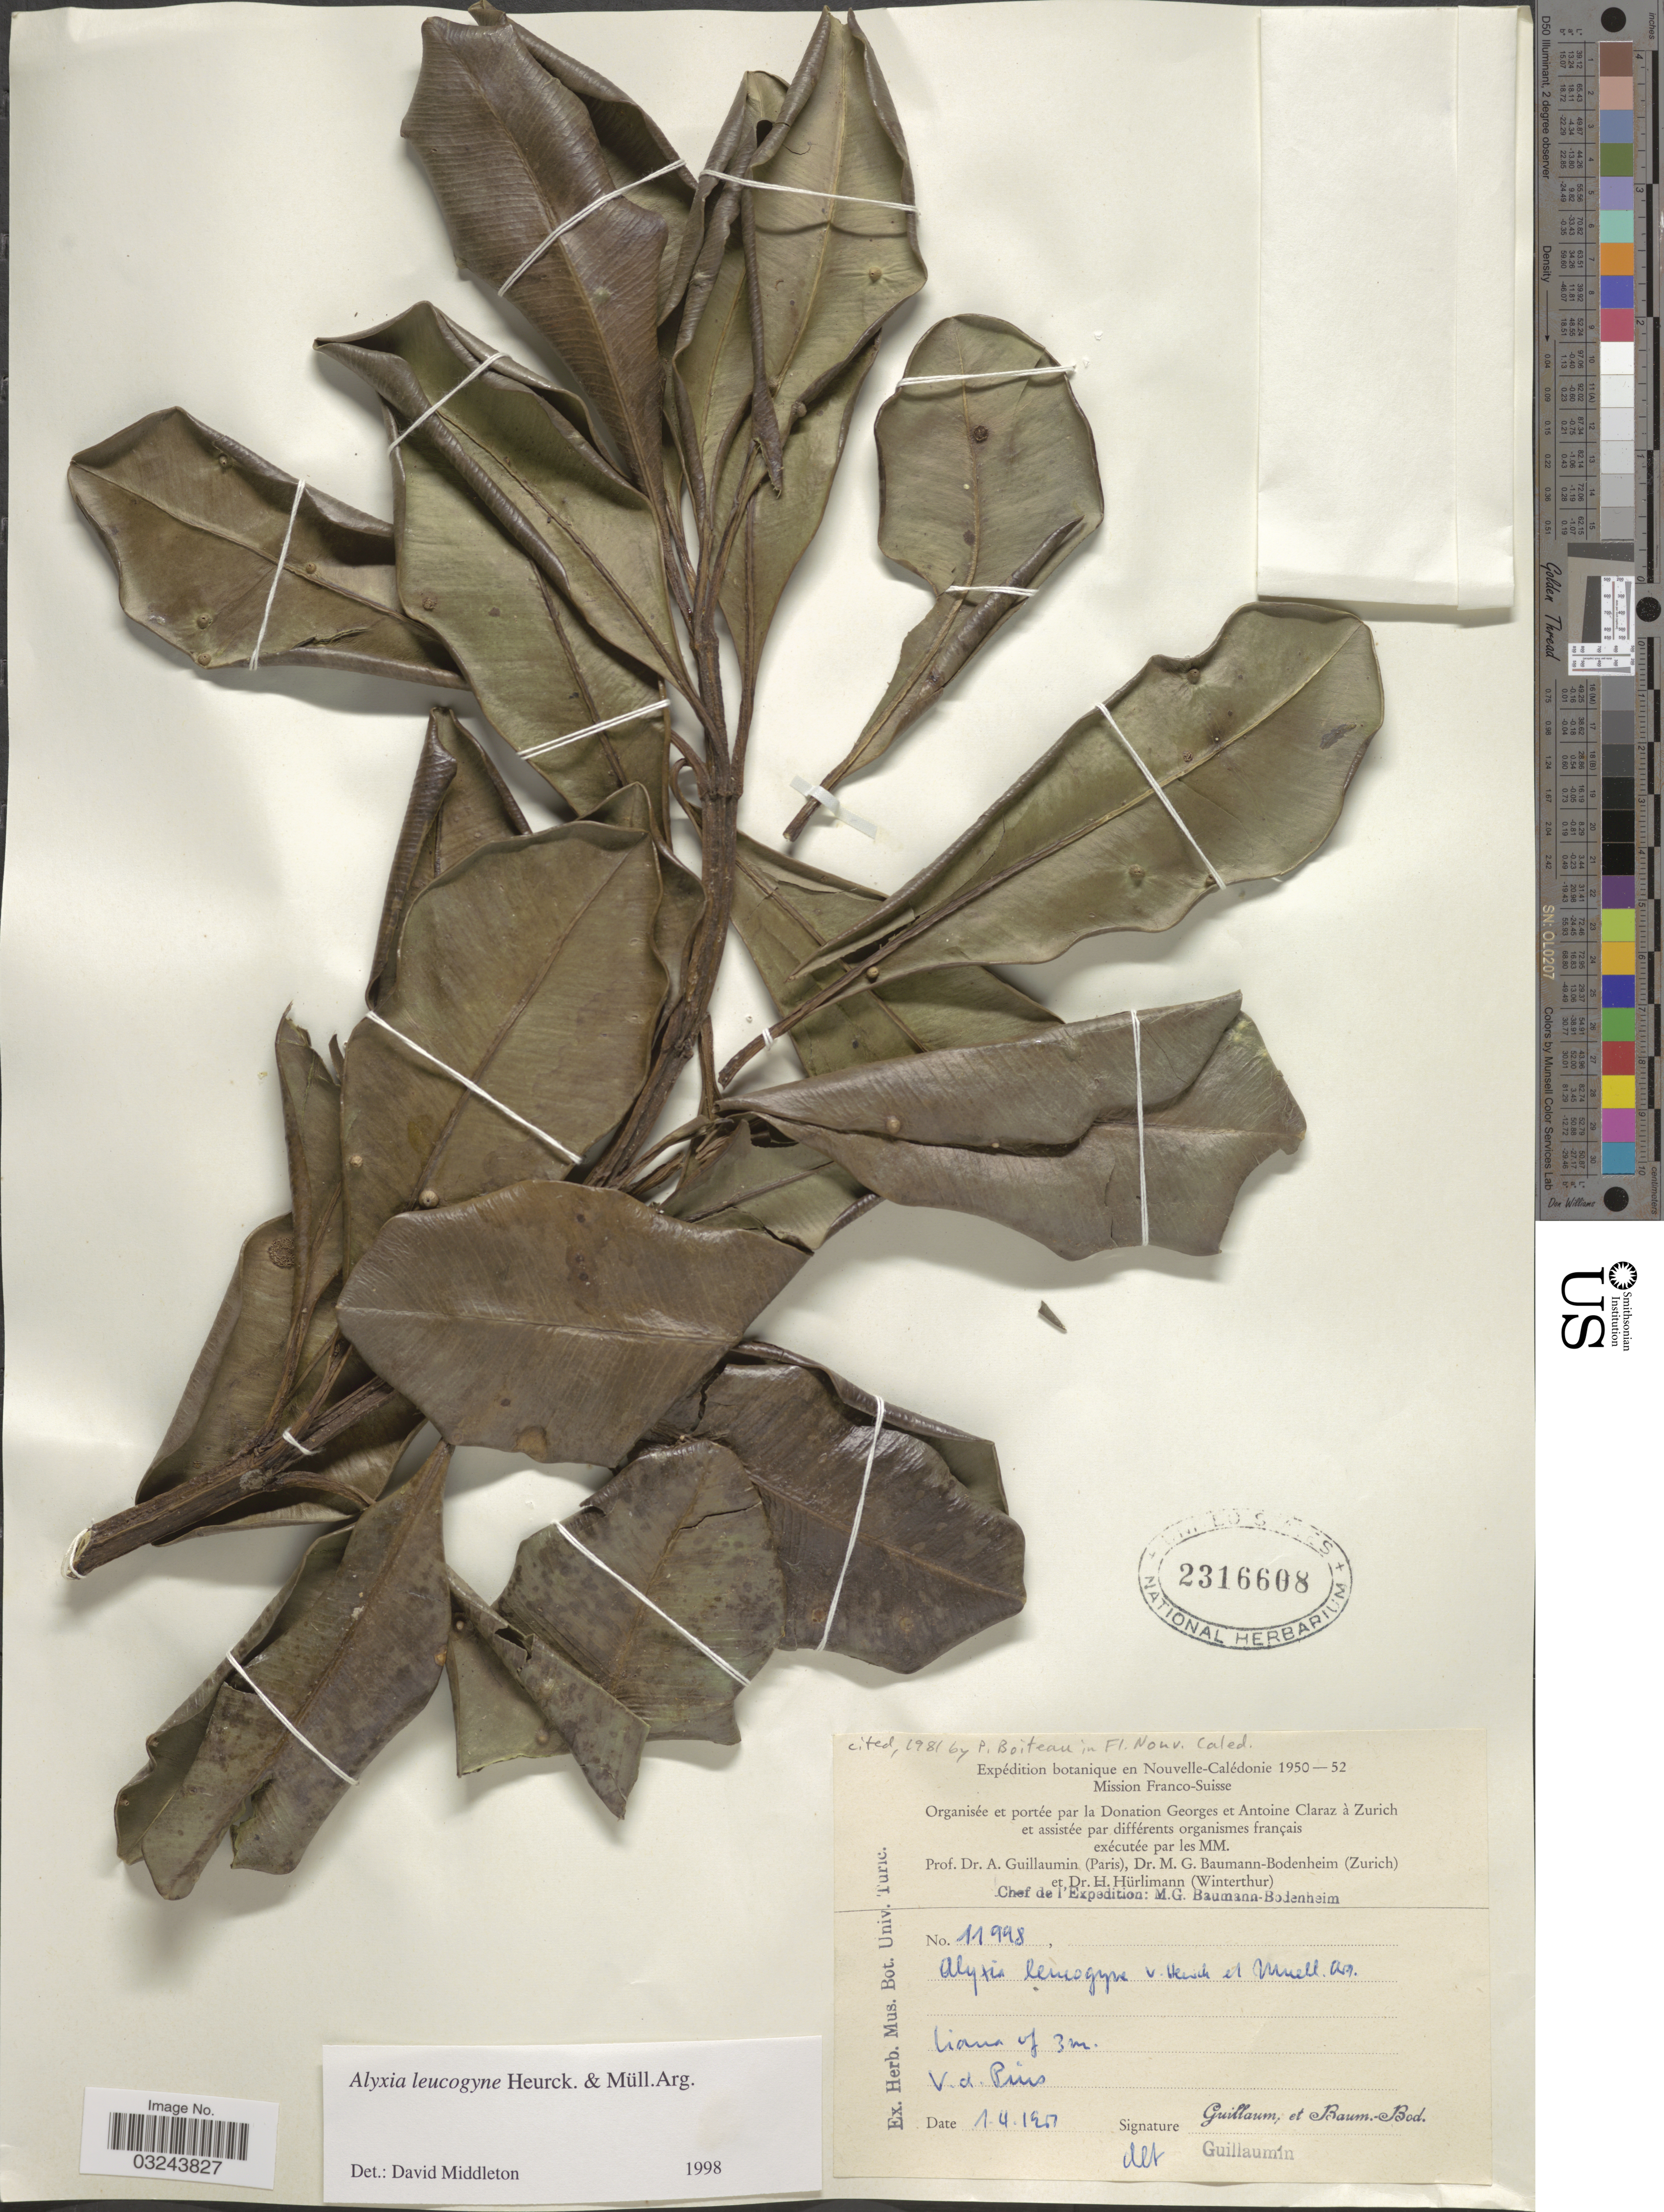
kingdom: Plantae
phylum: Tracheophyta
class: Magnoliopsida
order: Gentianales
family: Apocynaceae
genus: Alyxia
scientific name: Alyxia leucogyne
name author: Van Heurck & Müll. Arg.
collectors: A. Guillaumin & M. G. Baumann-Bodenheim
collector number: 11998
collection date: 1951-04-01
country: New Caledonia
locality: Nouvelle-Calédonie. V. d. Pins [interpreted].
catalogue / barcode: US 2316608